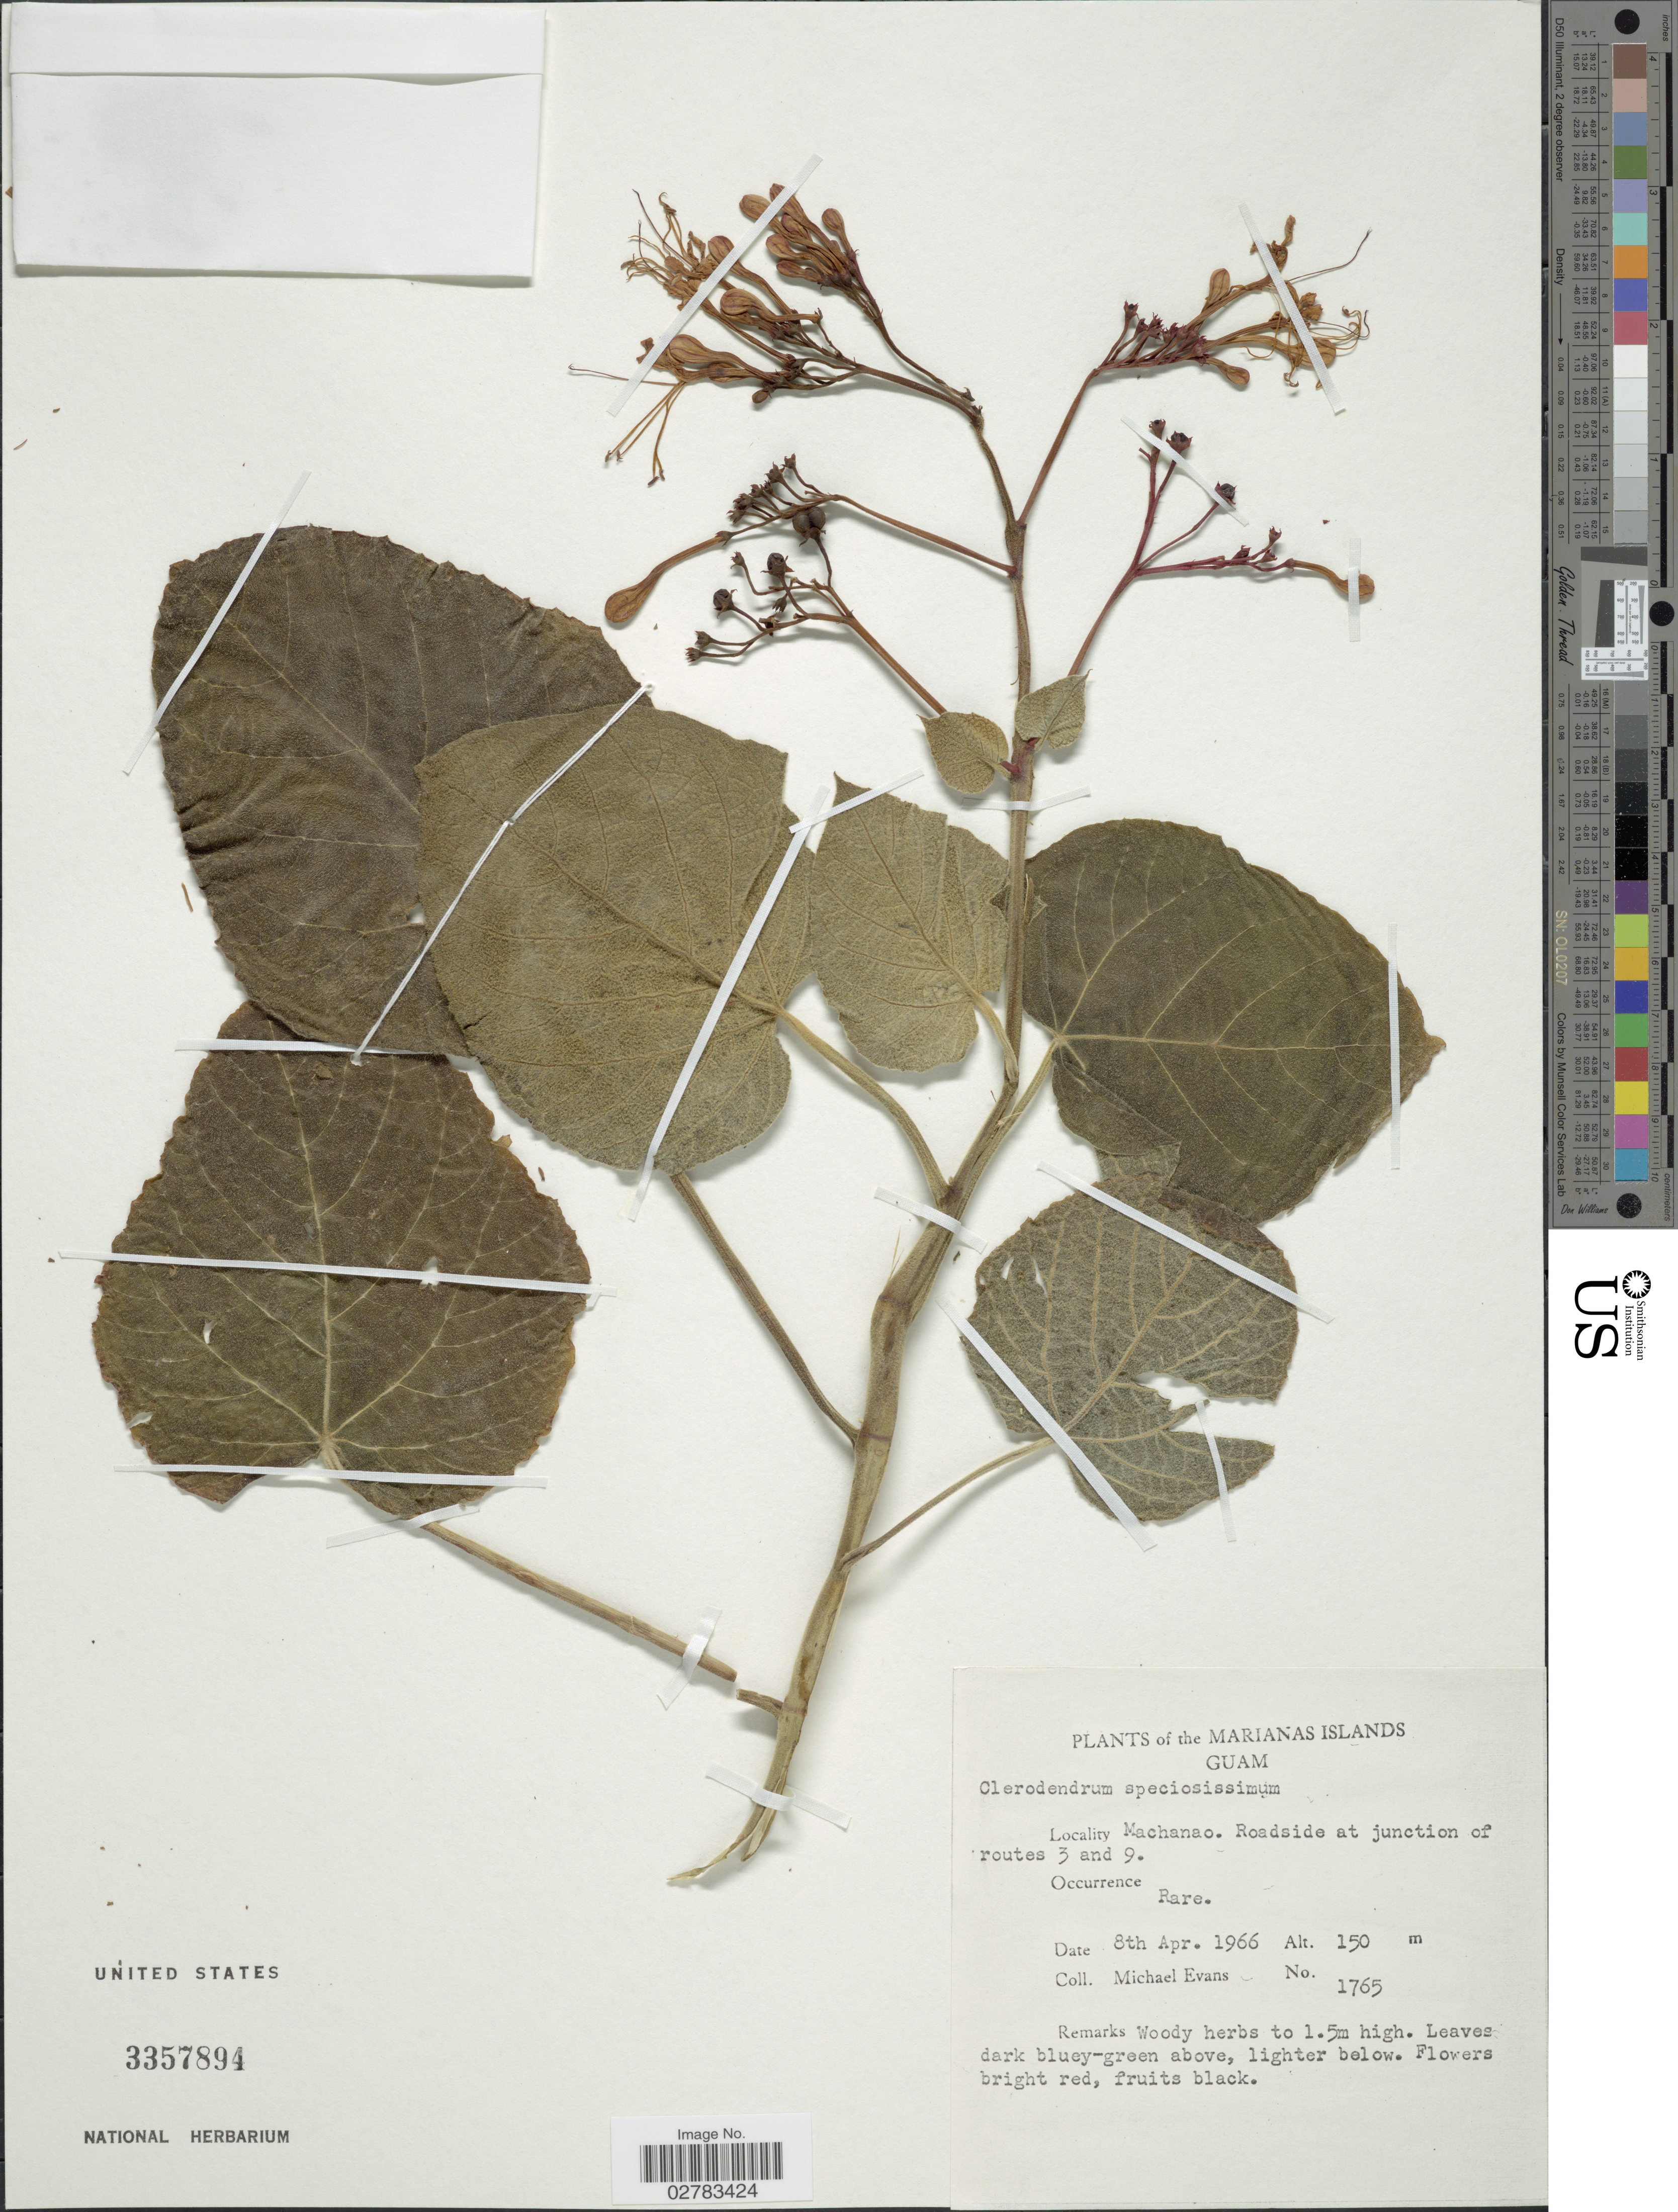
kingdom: Plantae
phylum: Tracheophyta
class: Magnoliopsida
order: Lamiales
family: Lamiaceae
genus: Clerodendrum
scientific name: Clerodendrum speciosissimum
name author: Drapiez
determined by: Wagner, W. L., (BOT), Smithsonian Institution - National Museum of Natural History (UNITED STATES)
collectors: M. Evans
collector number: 1765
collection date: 1966-04-08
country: Guam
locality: The Marianas Islands, Guam, Machanao, Roadside of junction of routes 3 and 9.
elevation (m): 150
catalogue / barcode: US 3357894